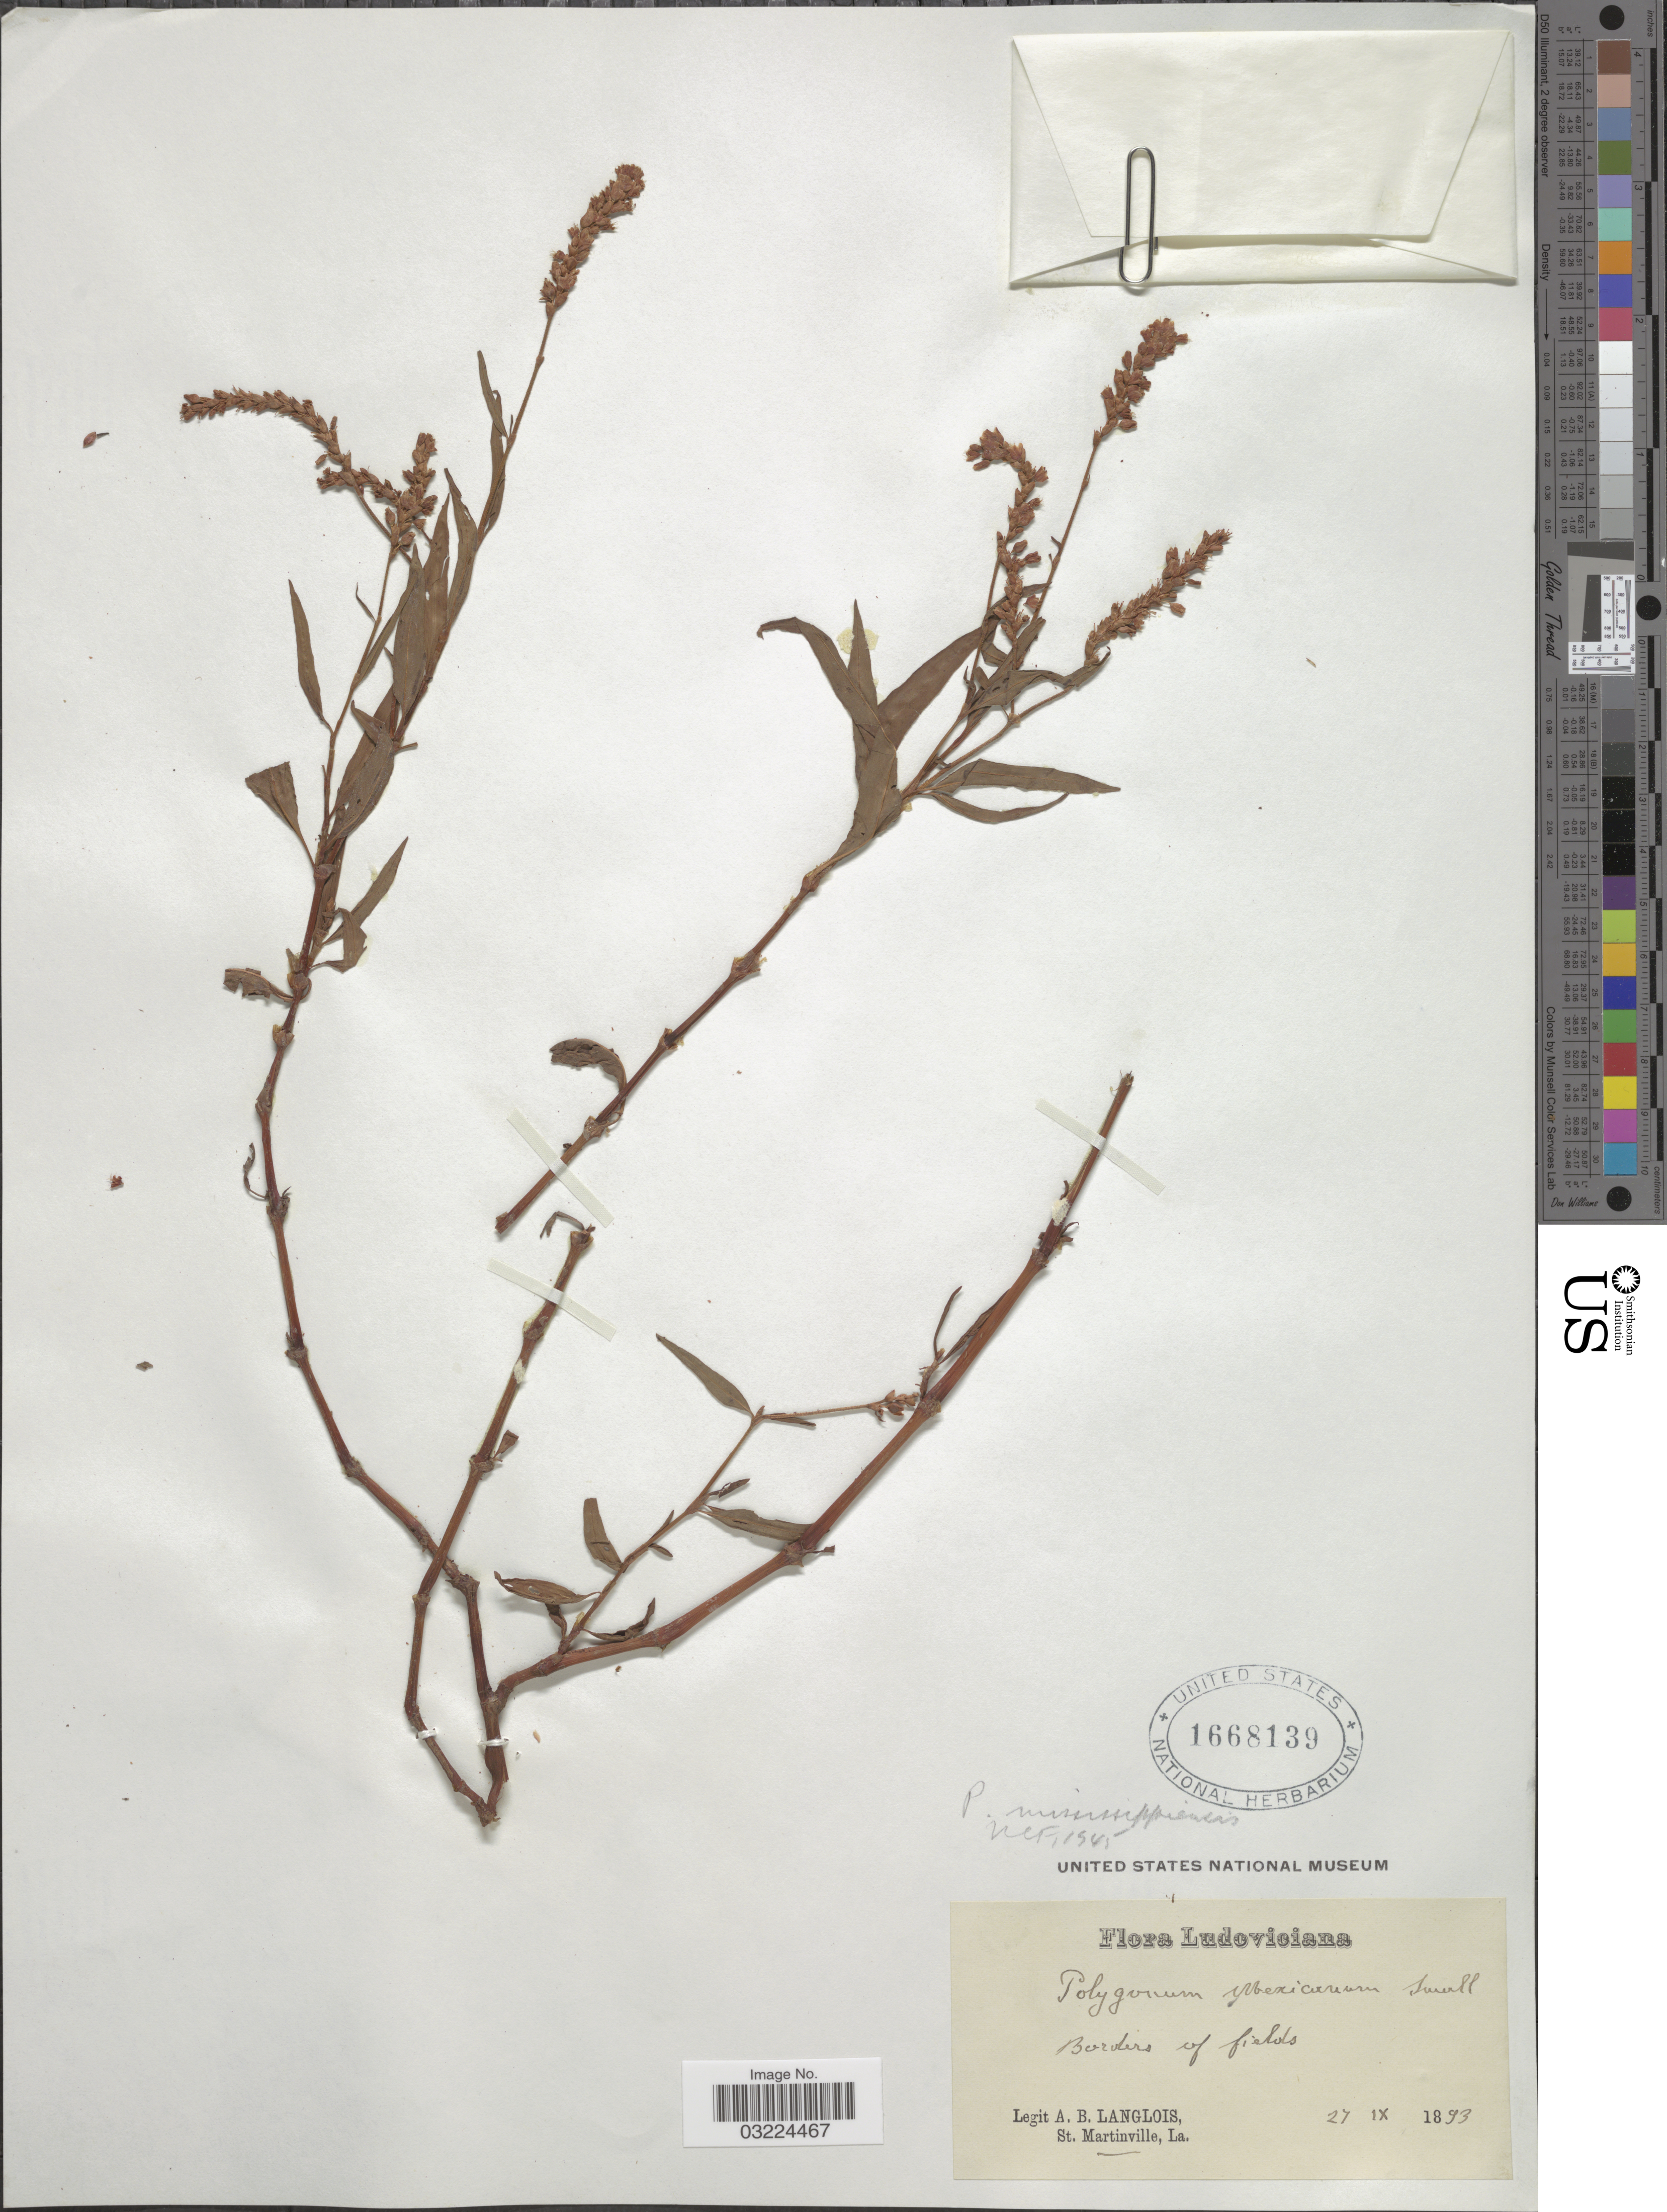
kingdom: Plantae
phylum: Tracheophyta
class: Magnoliopsida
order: Caryophyllales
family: Polygonaceae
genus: Persicaria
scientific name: Persicaria pensylvanica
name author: (L.) M. Gómez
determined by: Atha, D. E.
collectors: A. Langlois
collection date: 1893-09-27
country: United States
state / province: Louisiana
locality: St. Martinville, La.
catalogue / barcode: US 1668139